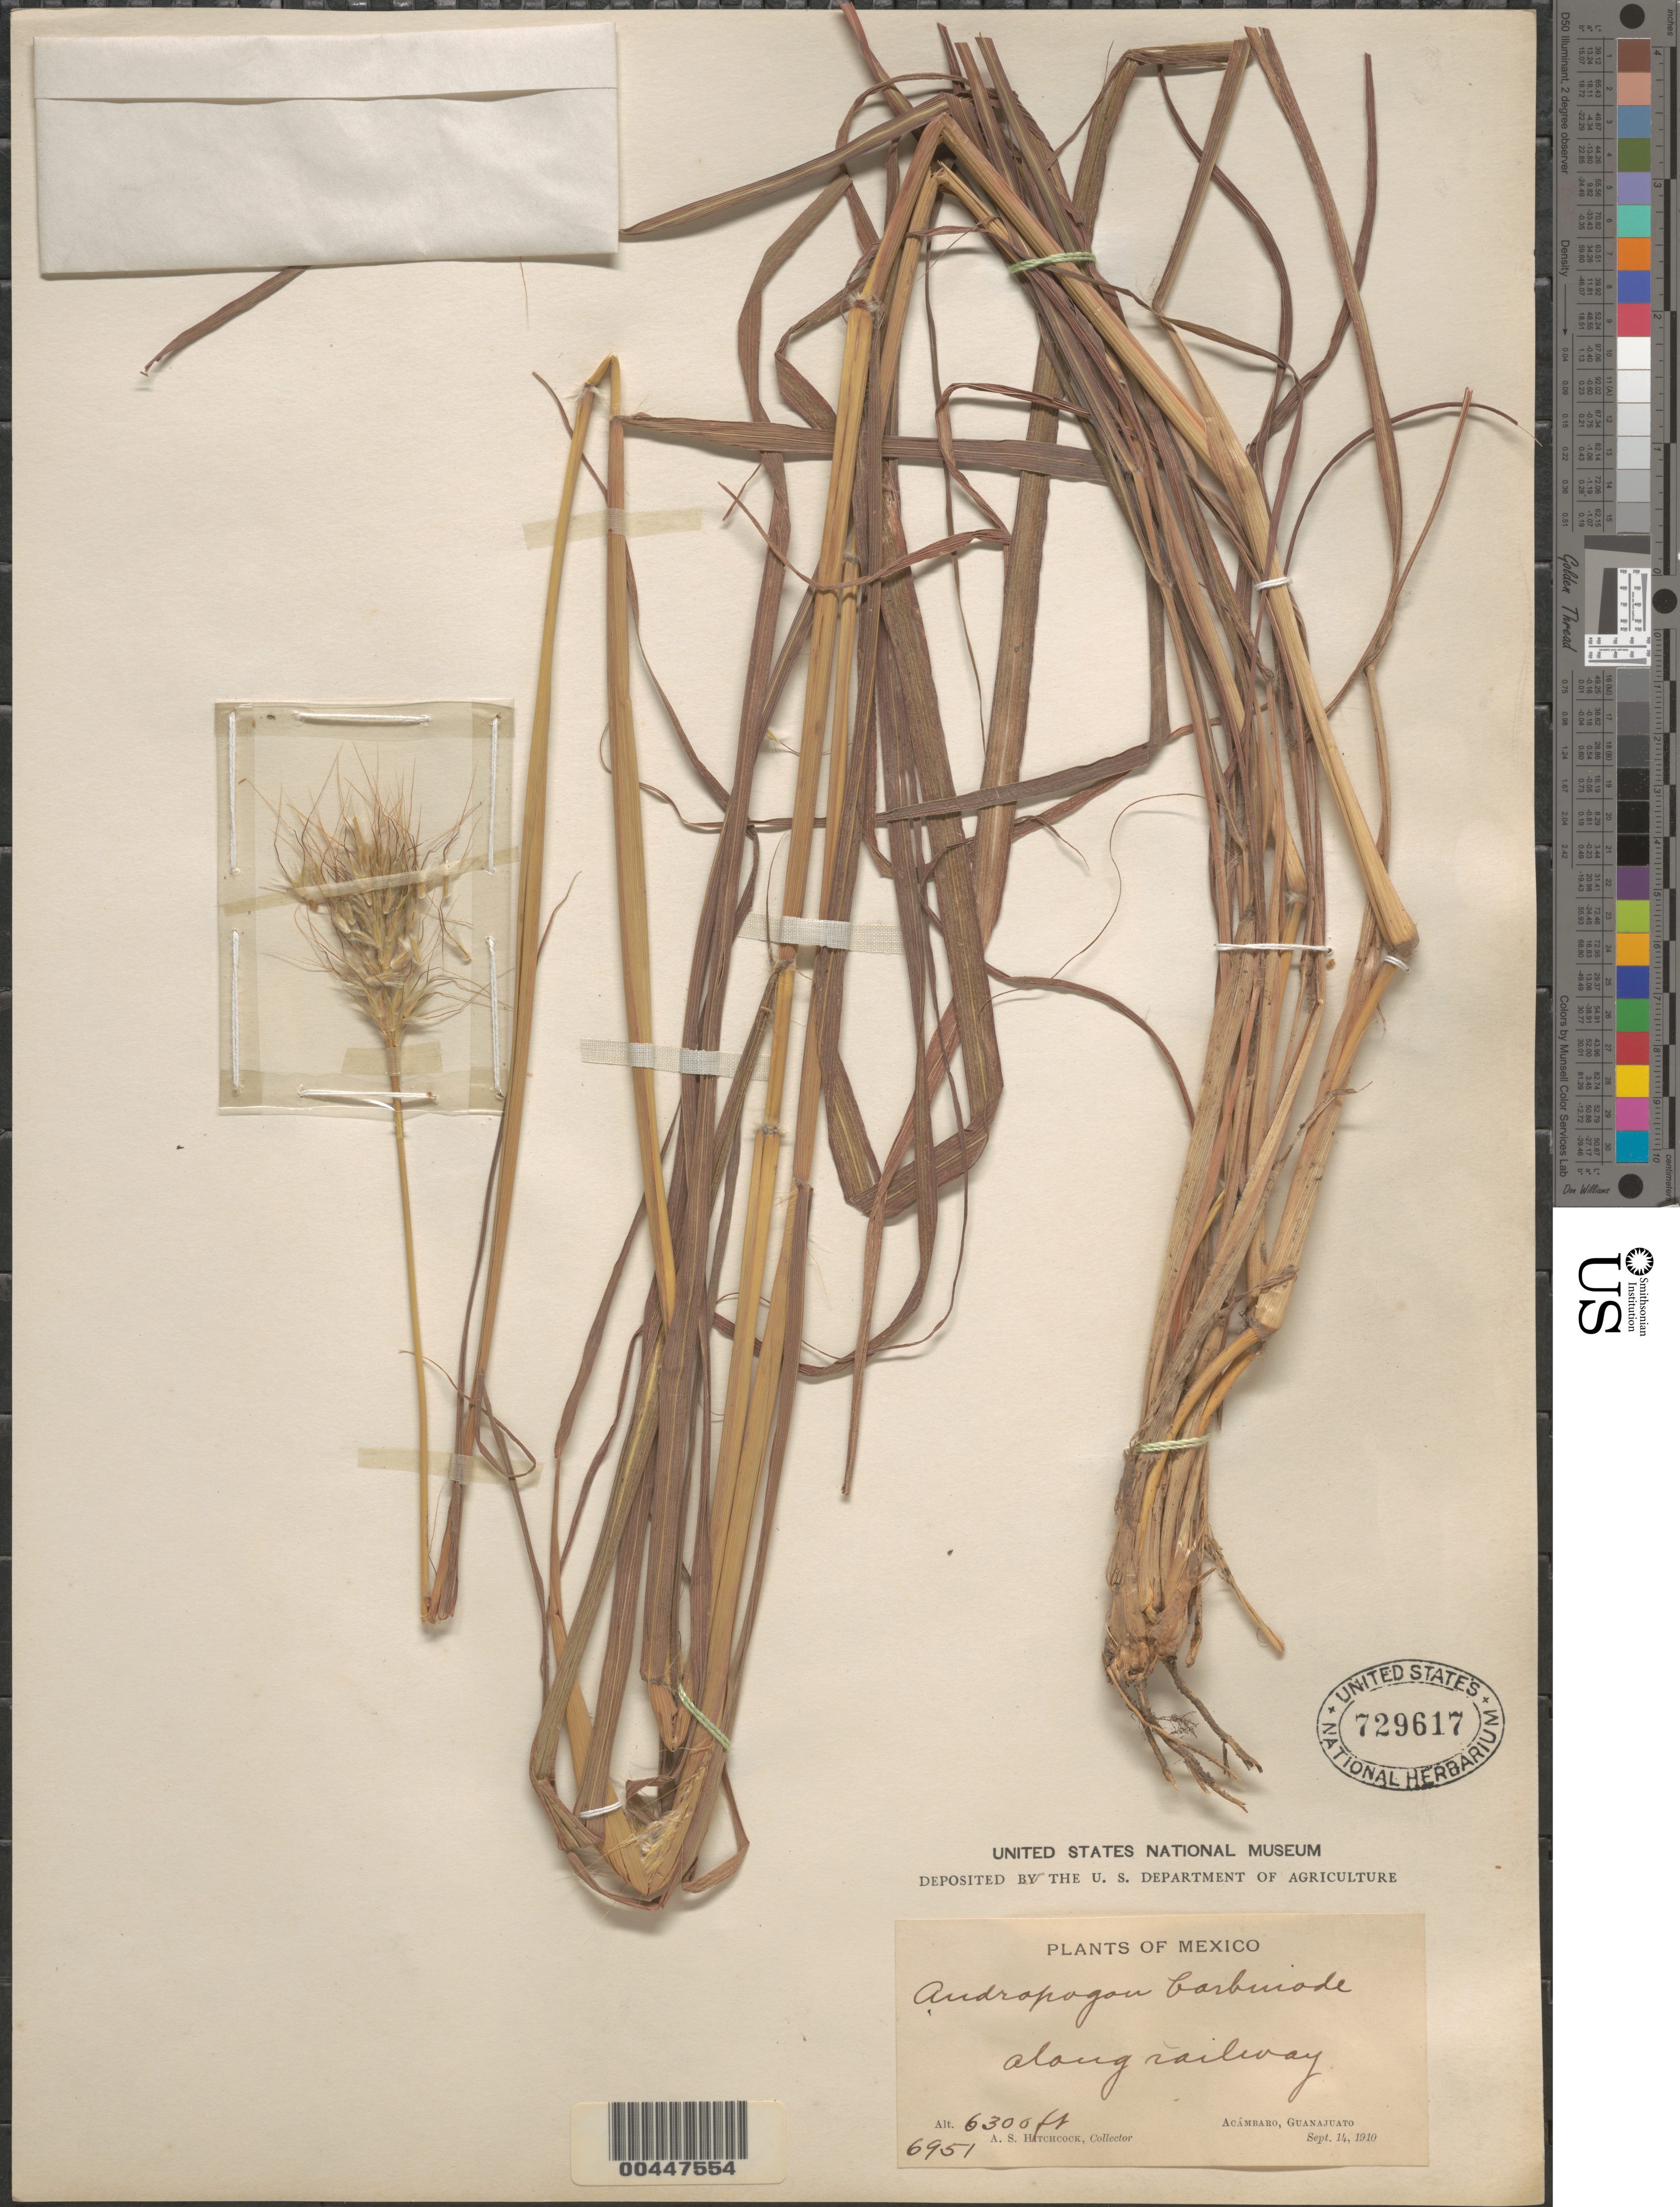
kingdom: Plantae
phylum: Tracheophyta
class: Liliopsida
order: Poales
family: Poaceae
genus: Andropogon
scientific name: Andropogon barbinodis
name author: Lag.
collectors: A. S. Hitchcock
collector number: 6951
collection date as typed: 14 Sep 1910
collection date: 1910-09-14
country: Mexico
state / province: Guanajuato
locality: Acámbaro, along railway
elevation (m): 1920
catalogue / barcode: US 729617